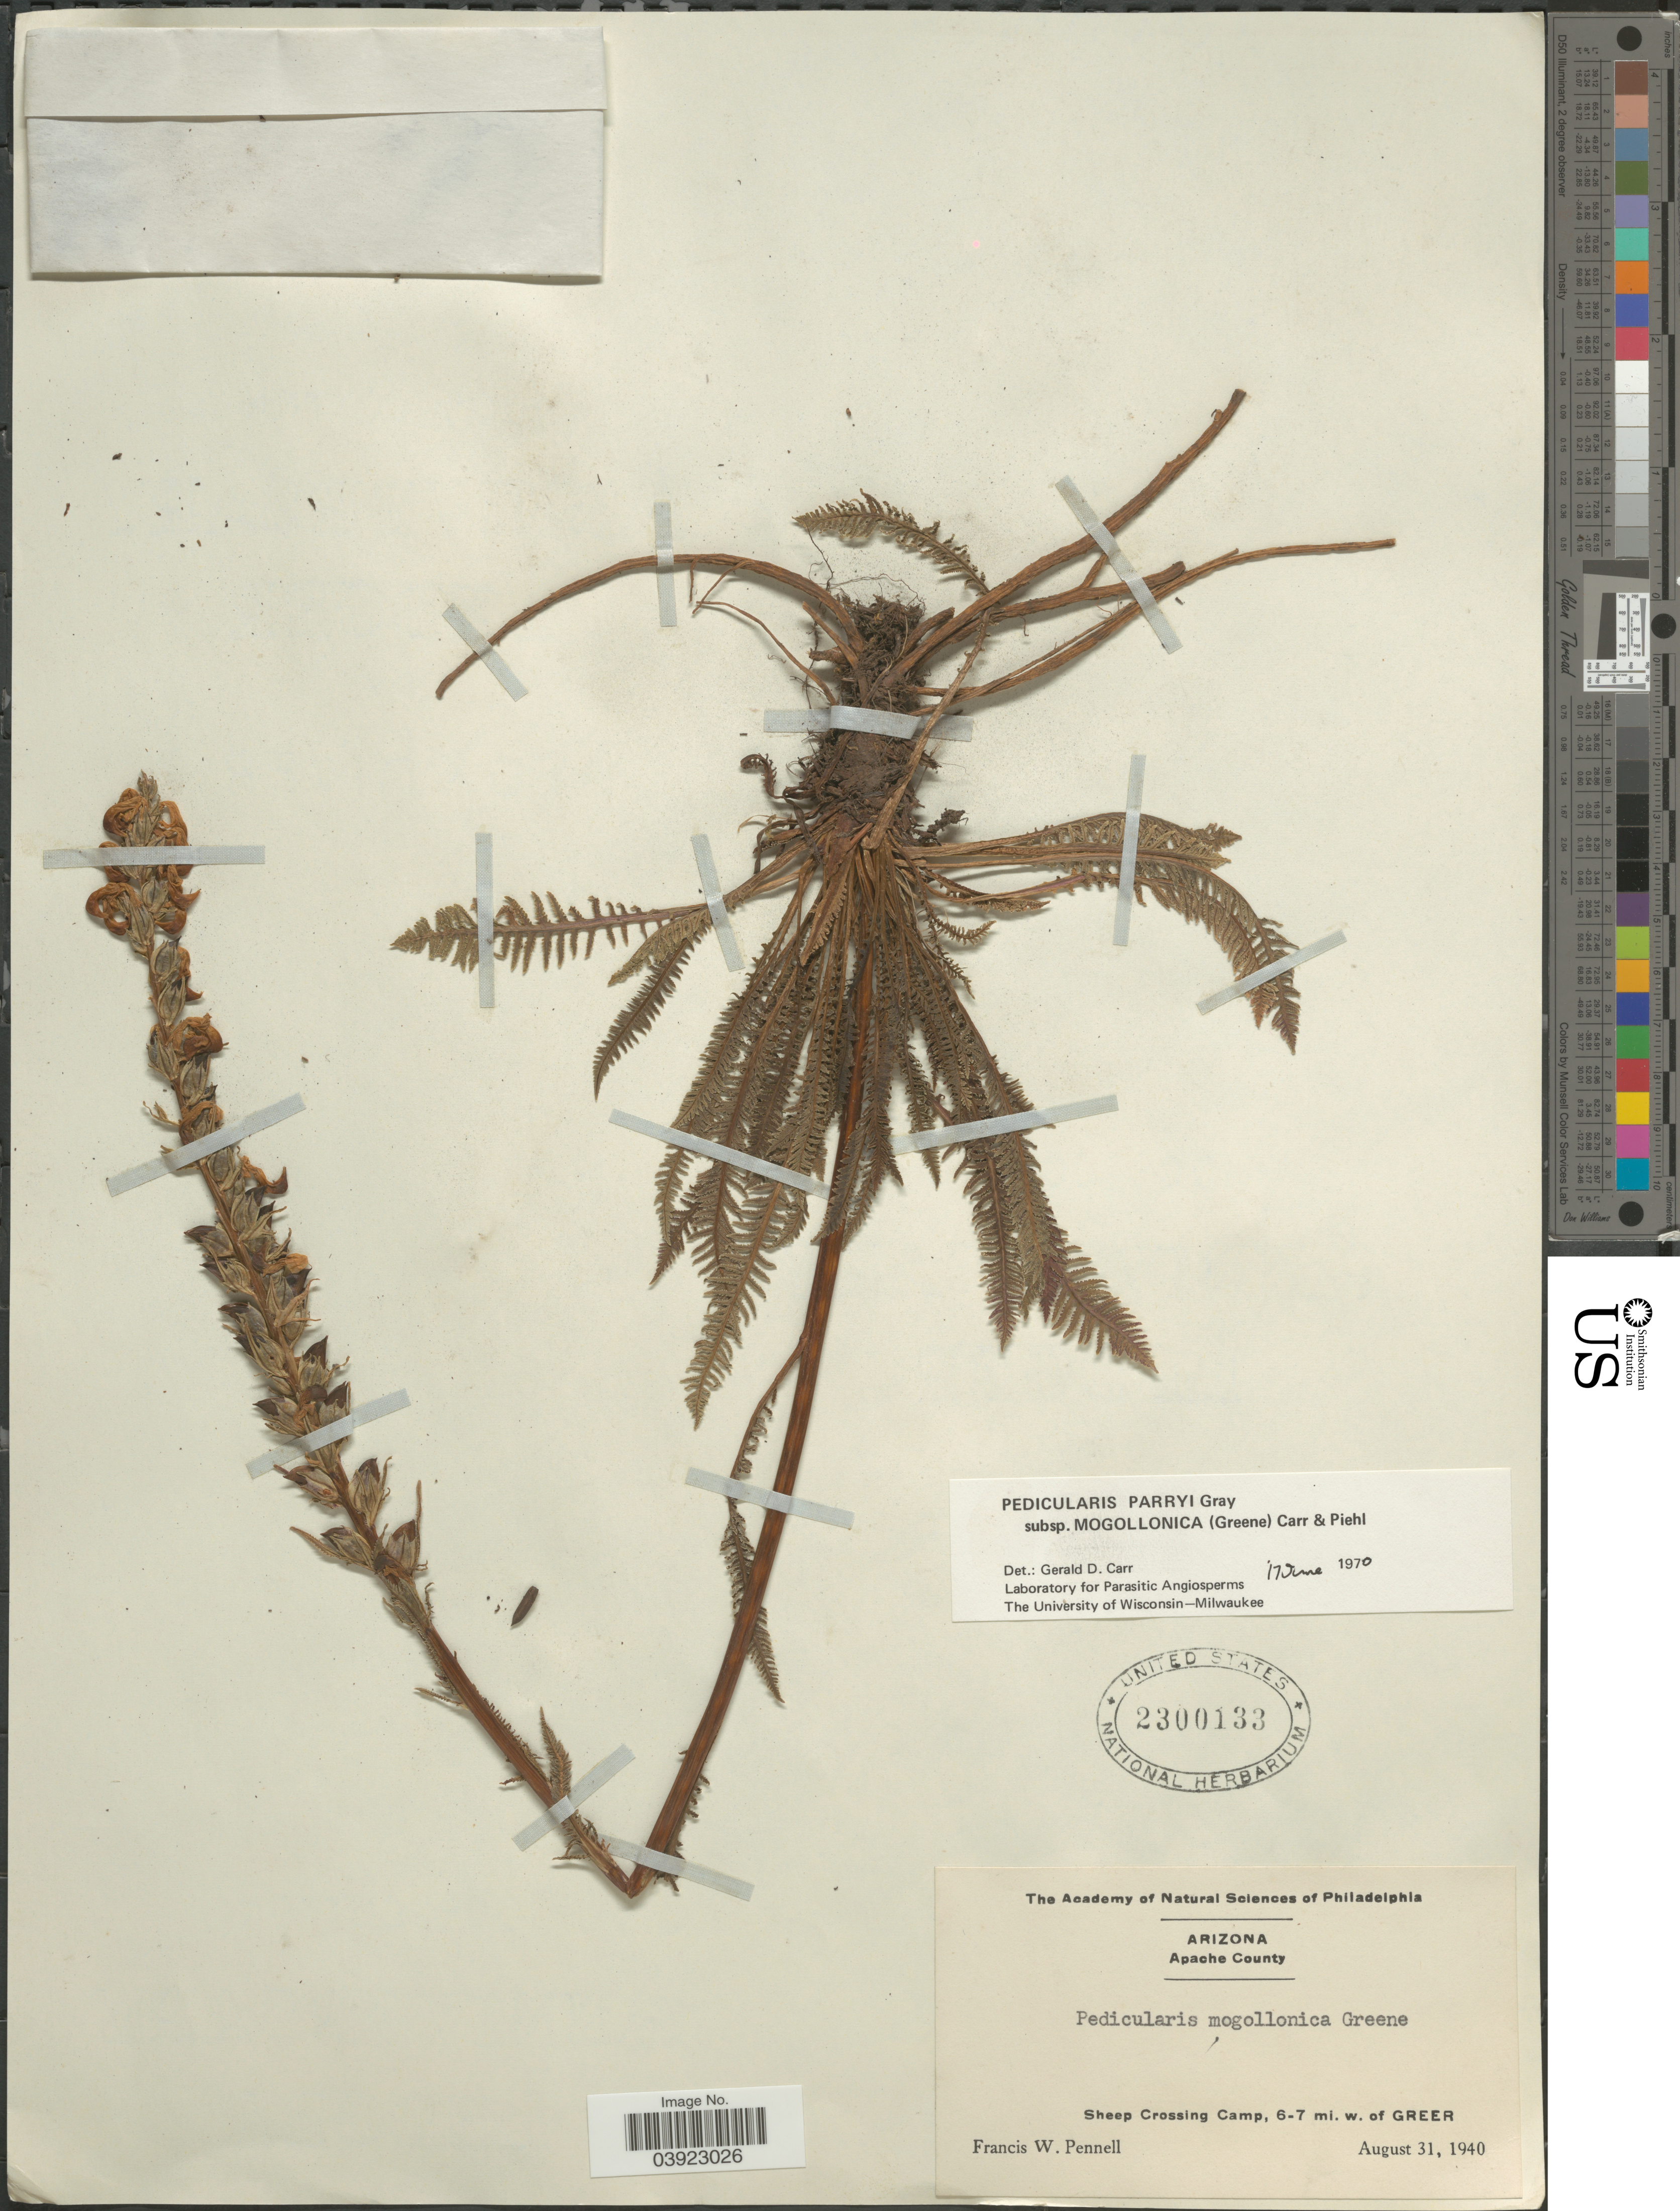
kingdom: Plantae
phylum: Tracheophyta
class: Magnoliopsida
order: Lamiales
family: Orobanchaceae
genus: Pedicularis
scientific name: Pedicularis parryi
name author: A. Gray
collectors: F. W. Pennell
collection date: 1940-08-31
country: United States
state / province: Arizona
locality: Apache County. Sheep Crossing Camp, 6-7 mi. w. of Greer.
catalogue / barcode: US 2300133